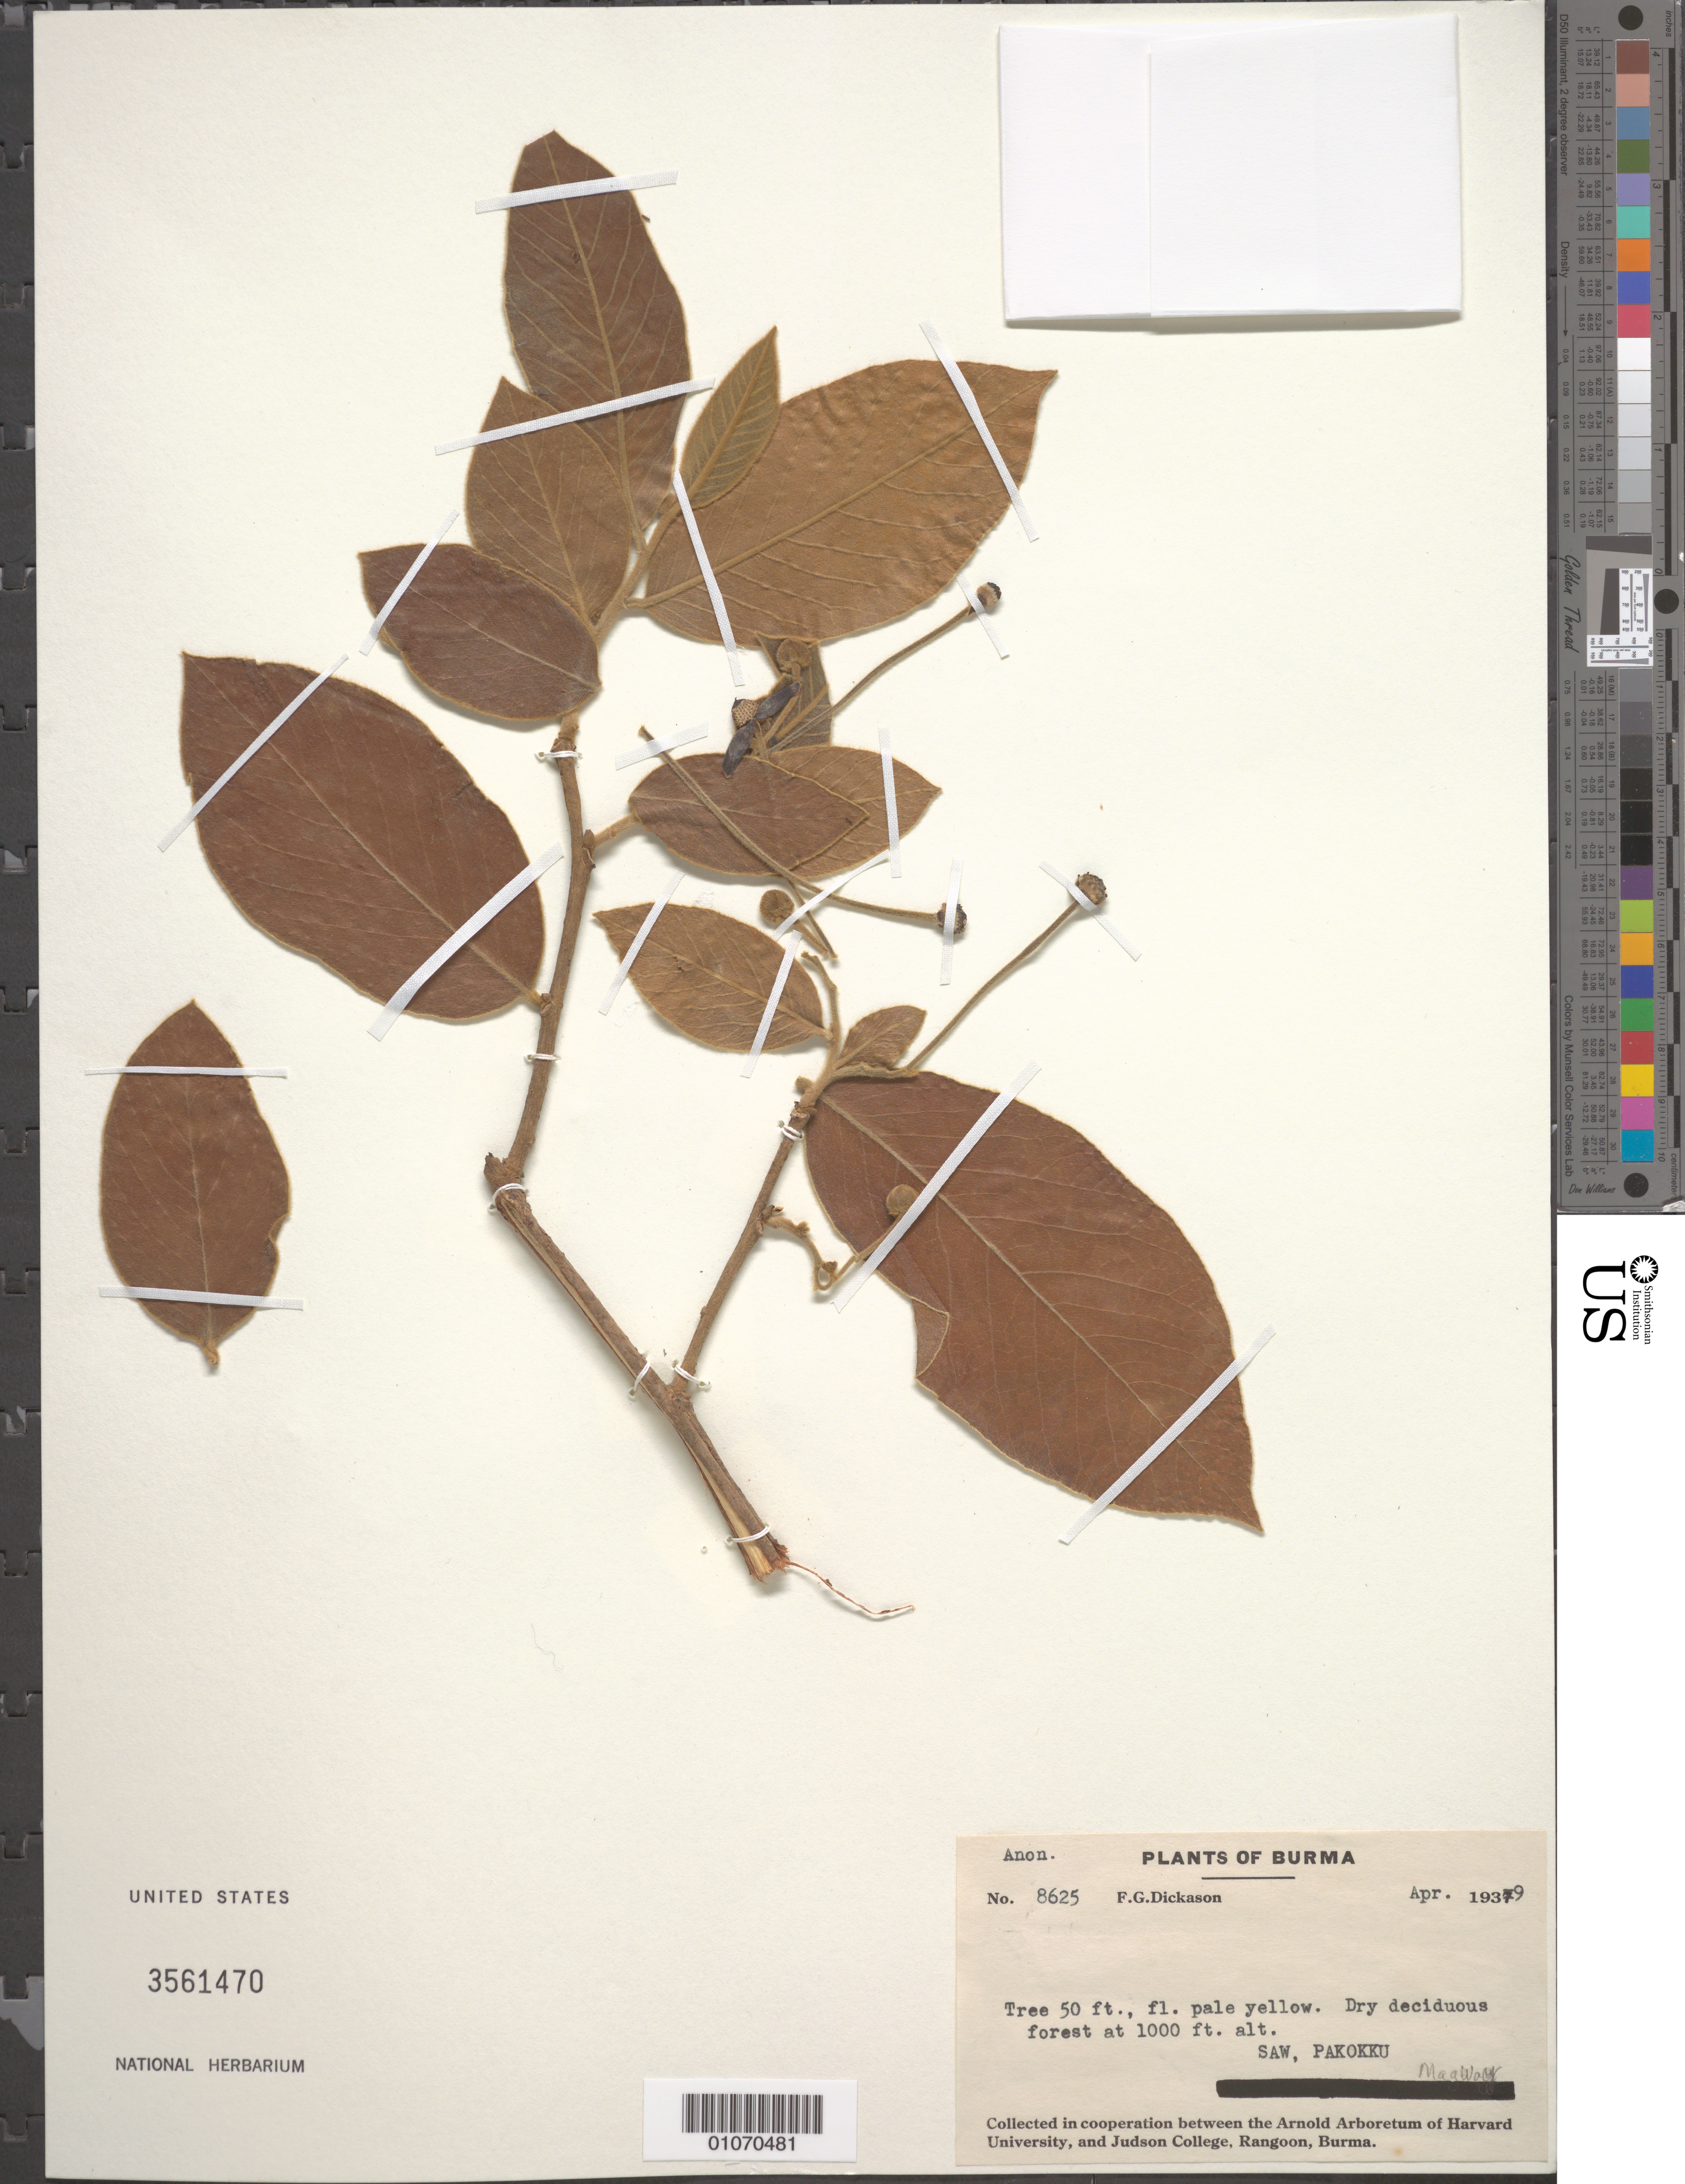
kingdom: Plantae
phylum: Tracheophyta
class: Magnoliopsida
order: Magnoliales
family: Annonaceae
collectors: F. Dickason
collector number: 8625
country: Myanmar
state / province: Magway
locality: Saw, Pakokku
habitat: Dry deciduous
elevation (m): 305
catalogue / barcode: US 3561470